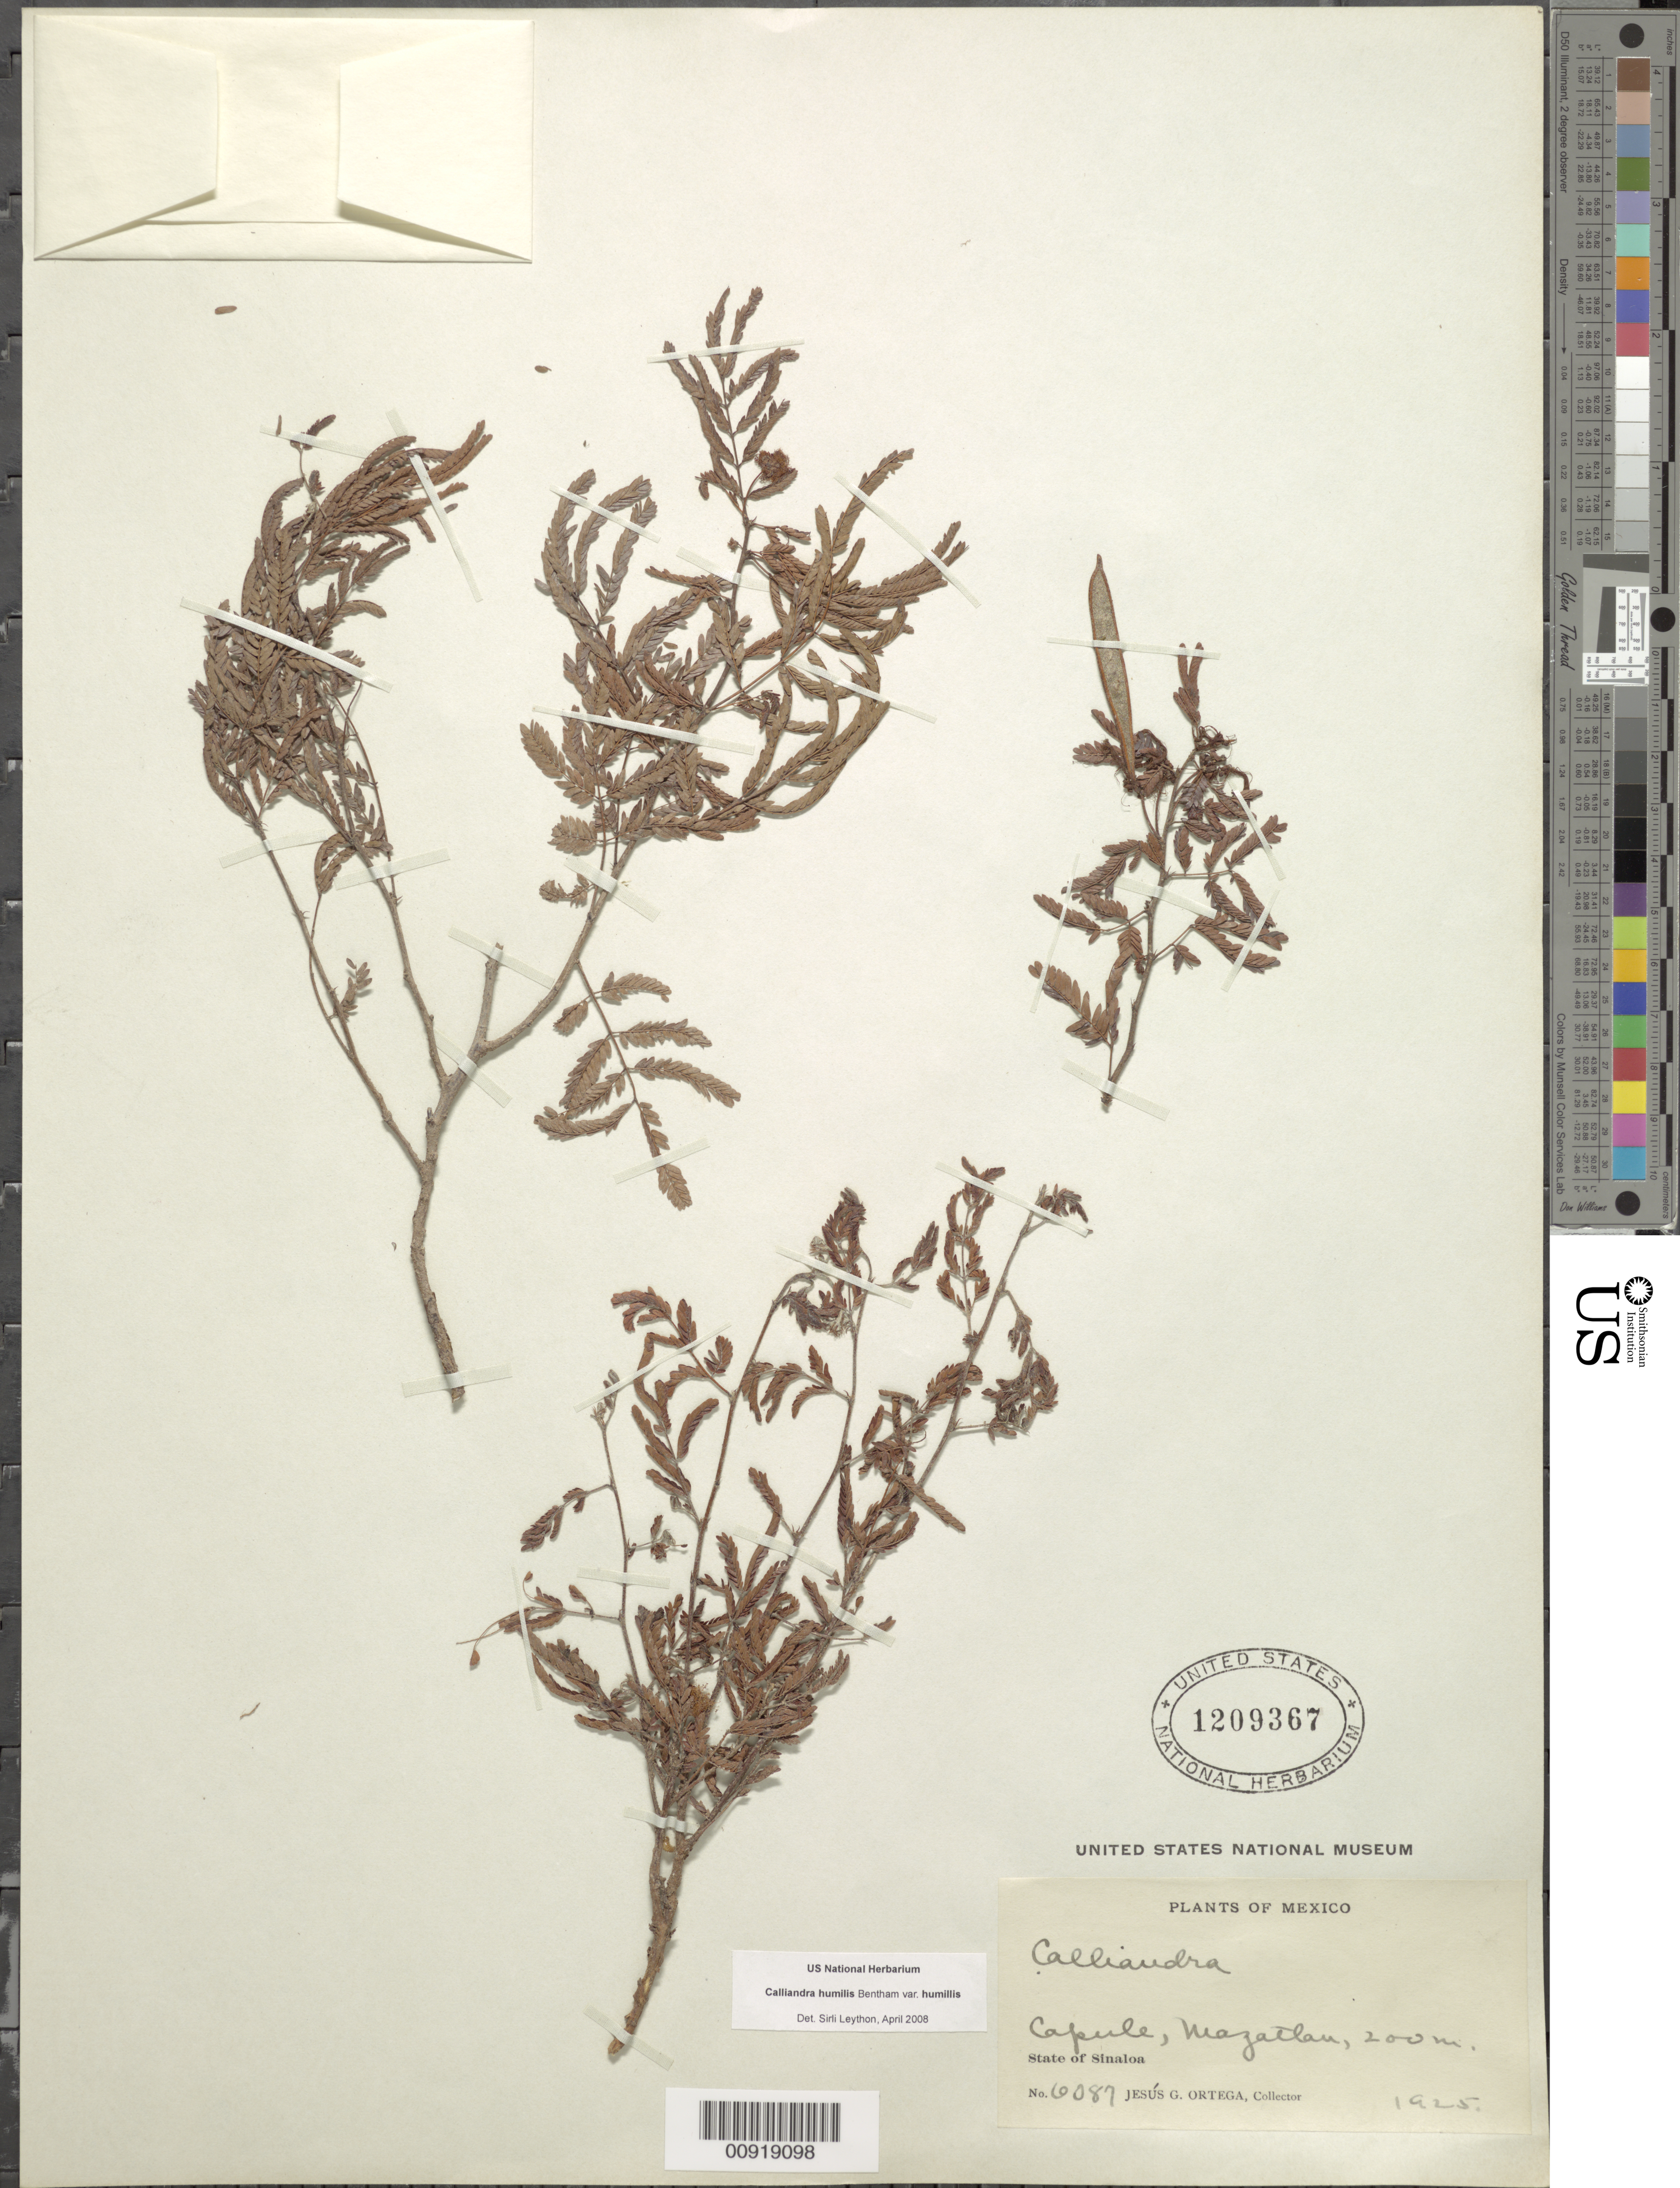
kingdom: Plantae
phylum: Tracheophyta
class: Magnoliopsida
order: Fabales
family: Fabaceae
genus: Calliandra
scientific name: Calliandra humilis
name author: Benth.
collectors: J. Ortega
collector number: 6087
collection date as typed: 1925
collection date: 1925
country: Mexico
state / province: Sinaloa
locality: Capule, Mazatlán, State of Sinaloa.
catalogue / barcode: US 1209367